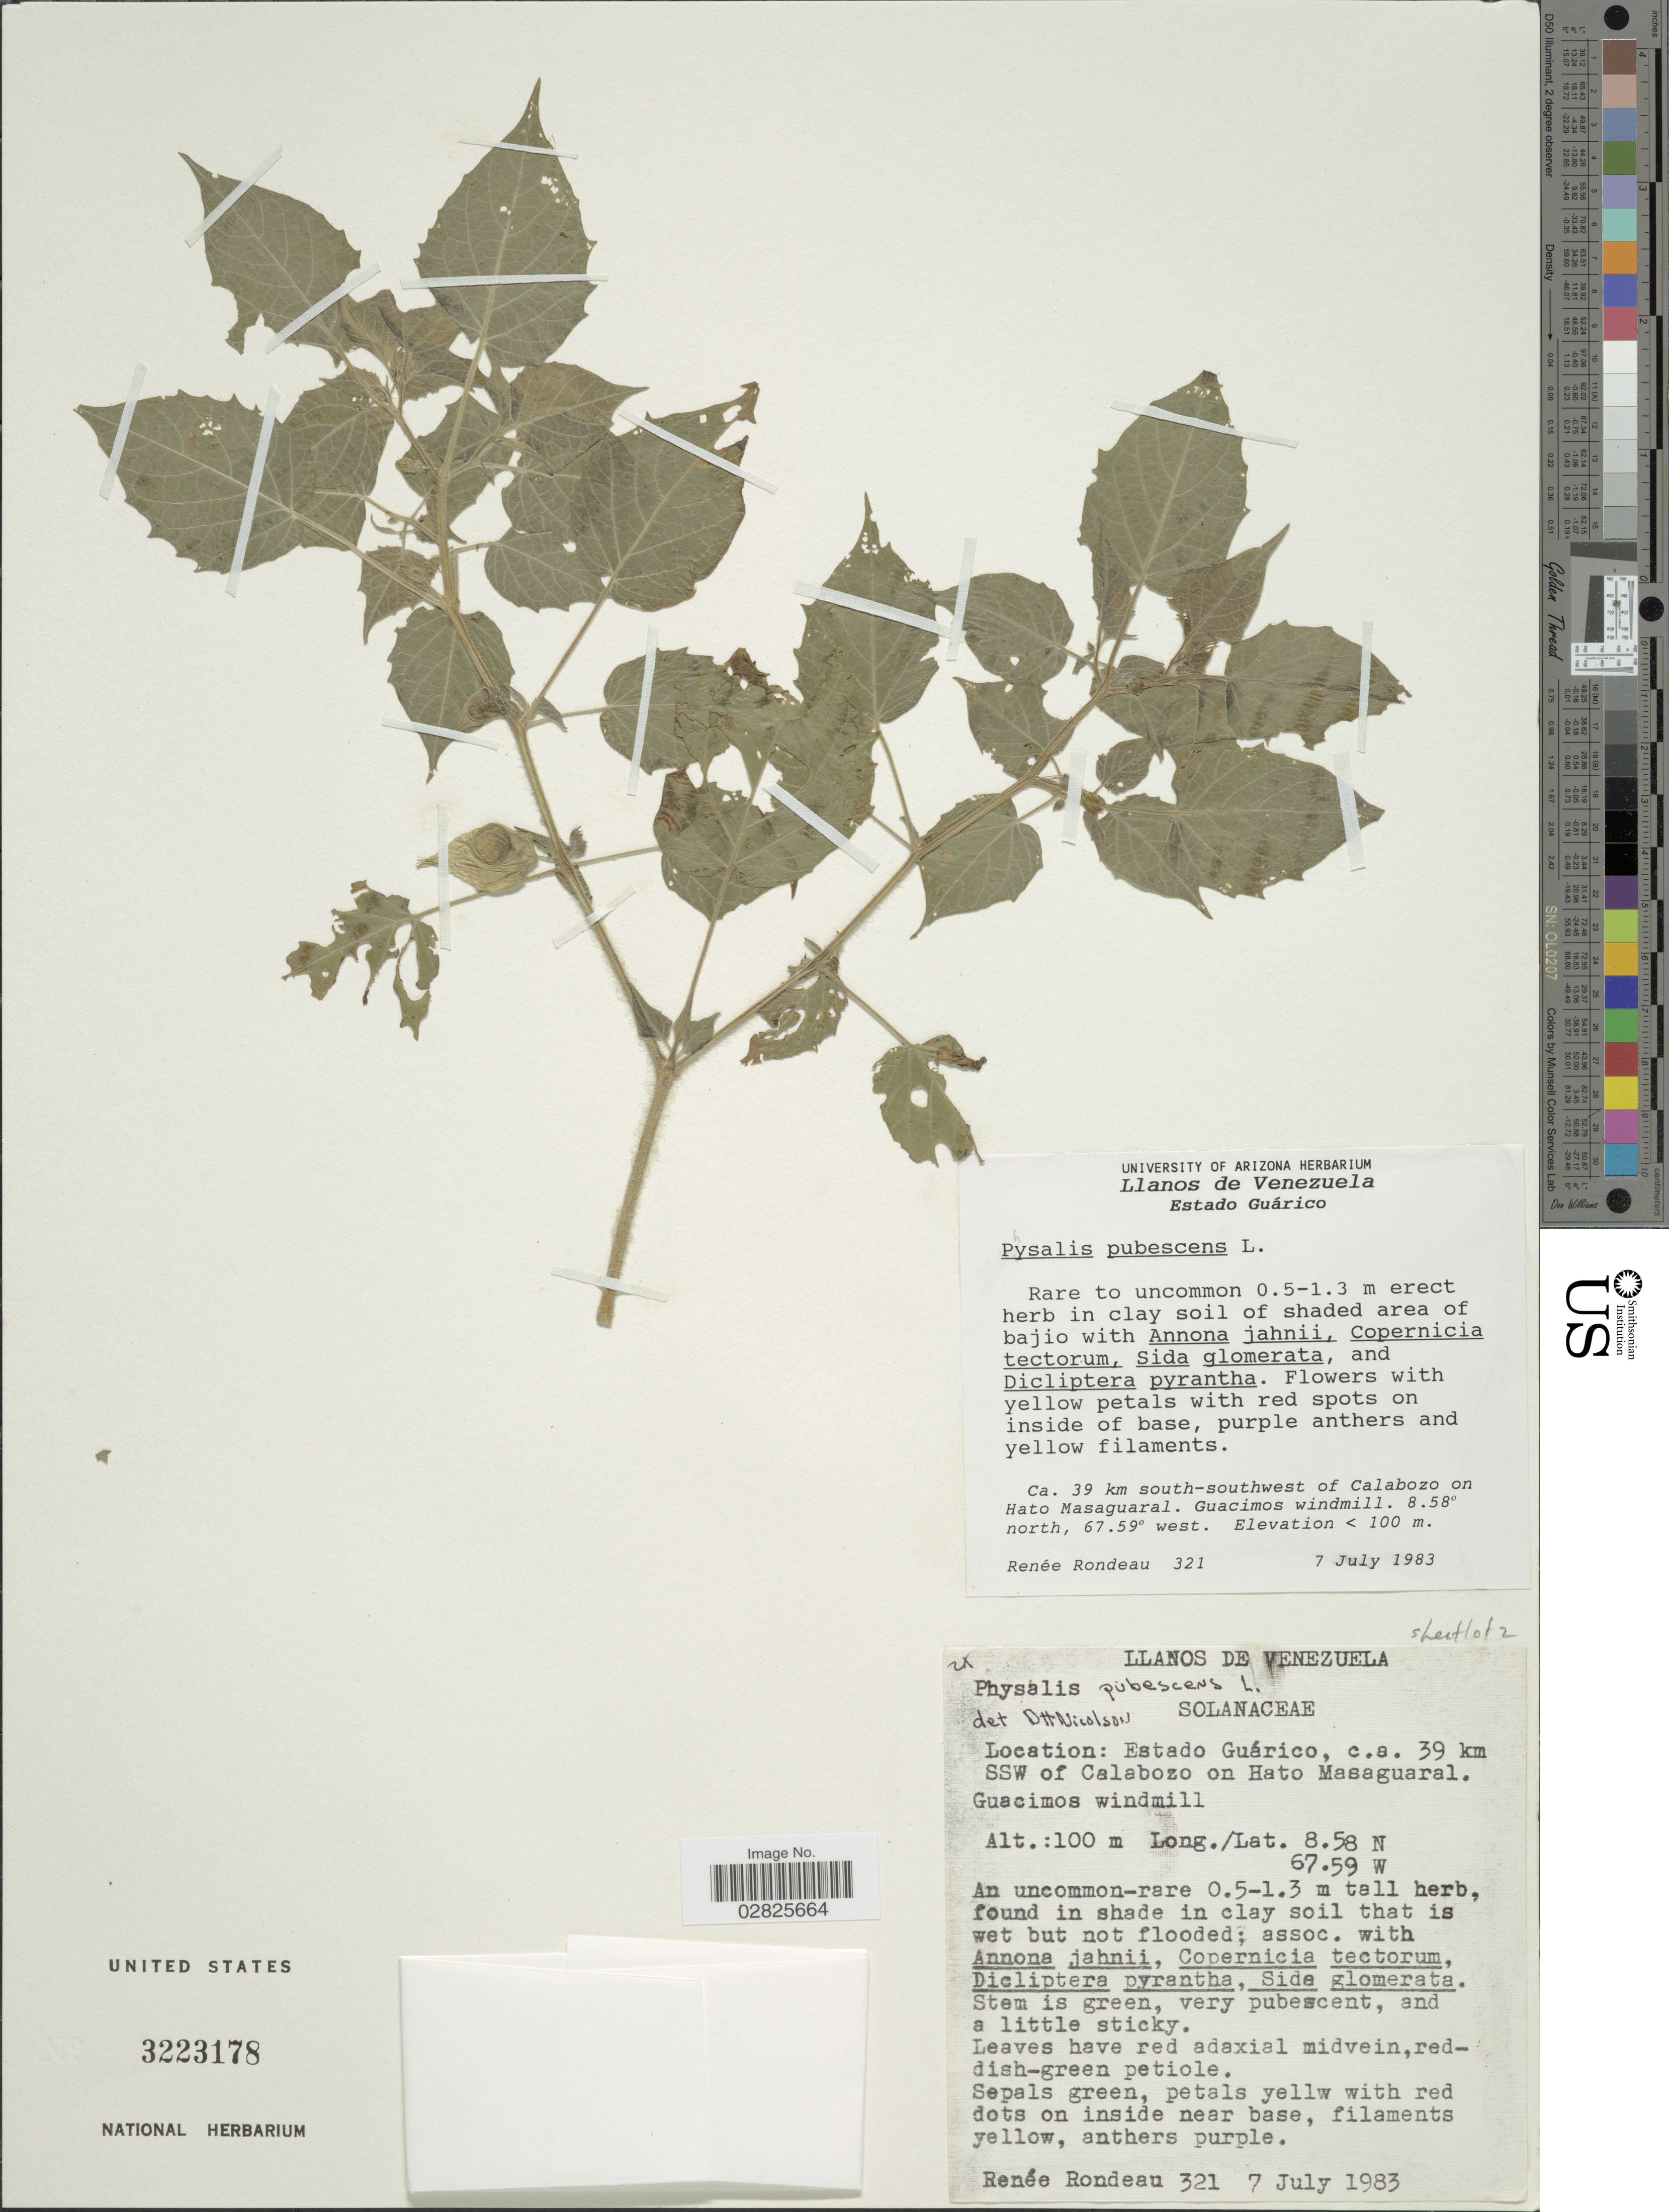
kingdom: Plantae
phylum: Tracheophyta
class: Magnoliopsida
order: Solanales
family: Solanaceae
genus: Physalis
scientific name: Physalis pubescens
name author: L.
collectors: R. Rondeau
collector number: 321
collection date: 1983-07-07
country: Venezuela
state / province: Guárico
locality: Llanos de Venezuela. C.a. 39 km SSW of Calabozo on Hato Masaguaral. Guacimos windmill.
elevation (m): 100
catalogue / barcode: US 3223178